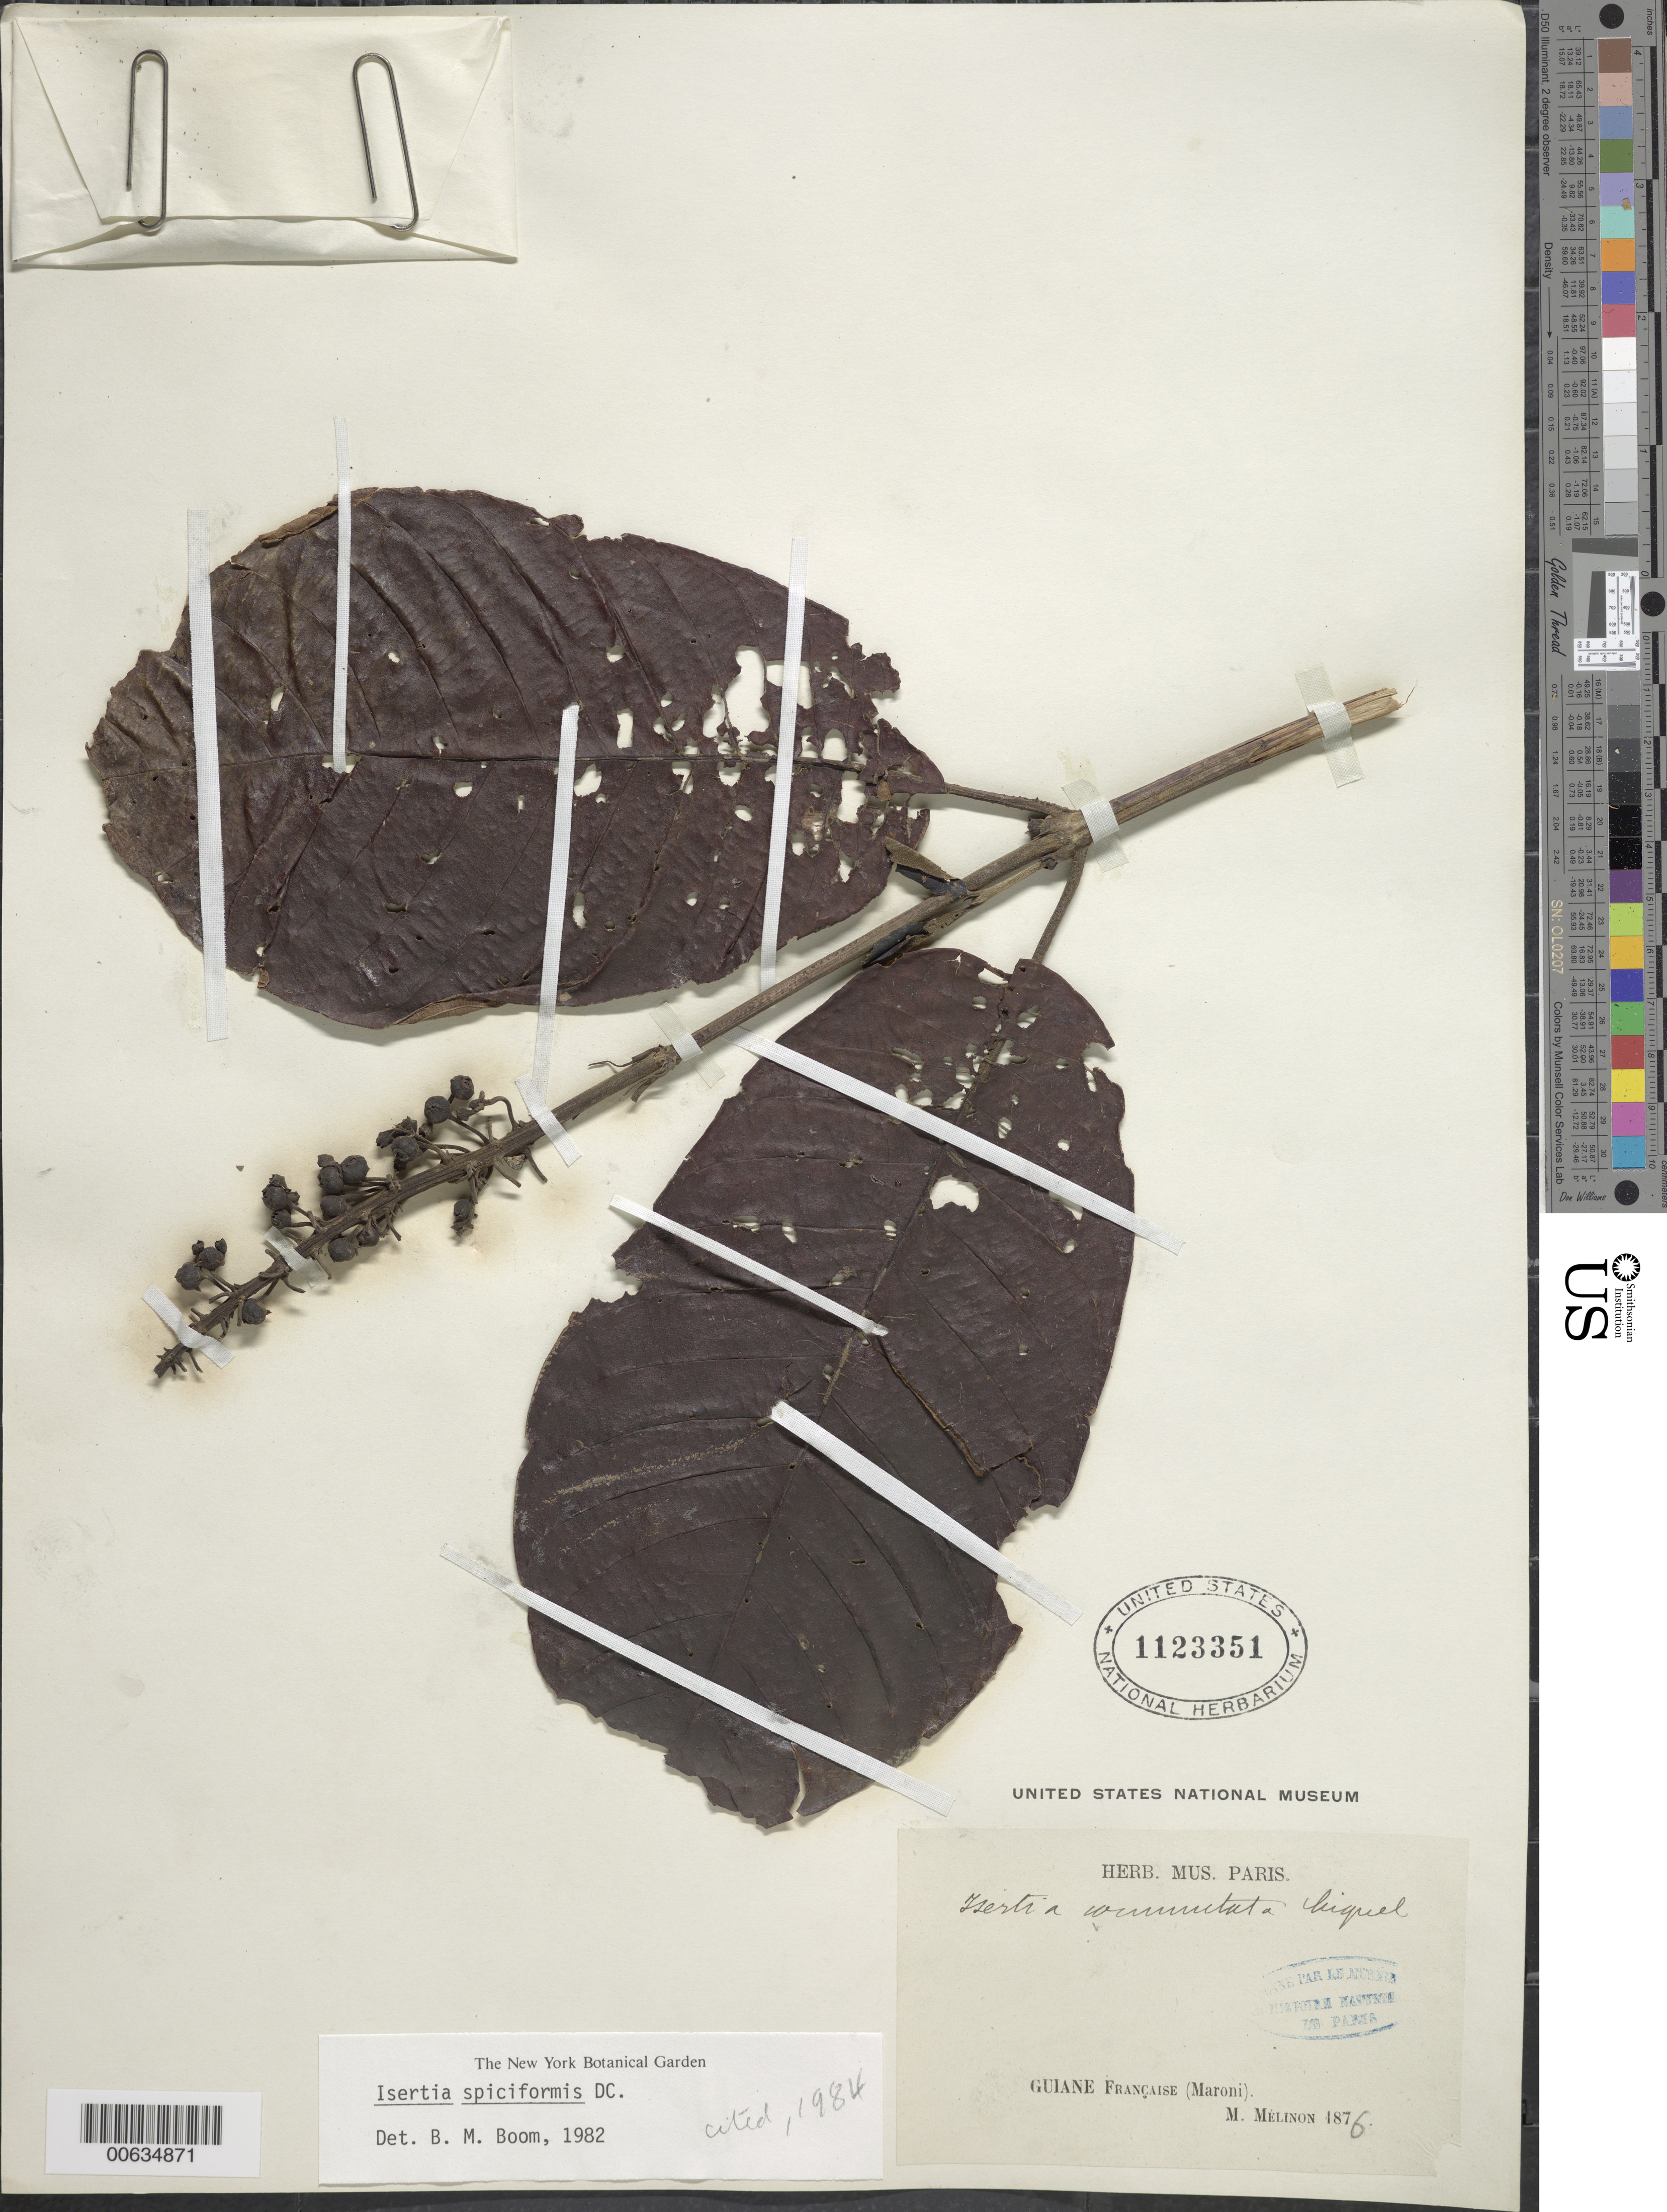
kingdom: Plantae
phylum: Tracheophyta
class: Magnoliopsida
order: Gentianales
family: Rubiaceae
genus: Isertia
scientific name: Isertia spiciformis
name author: DC.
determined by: Boom, B. M.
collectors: E. Mélinon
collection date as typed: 1876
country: French Guiana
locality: Maroni R.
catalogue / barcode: US 1123351